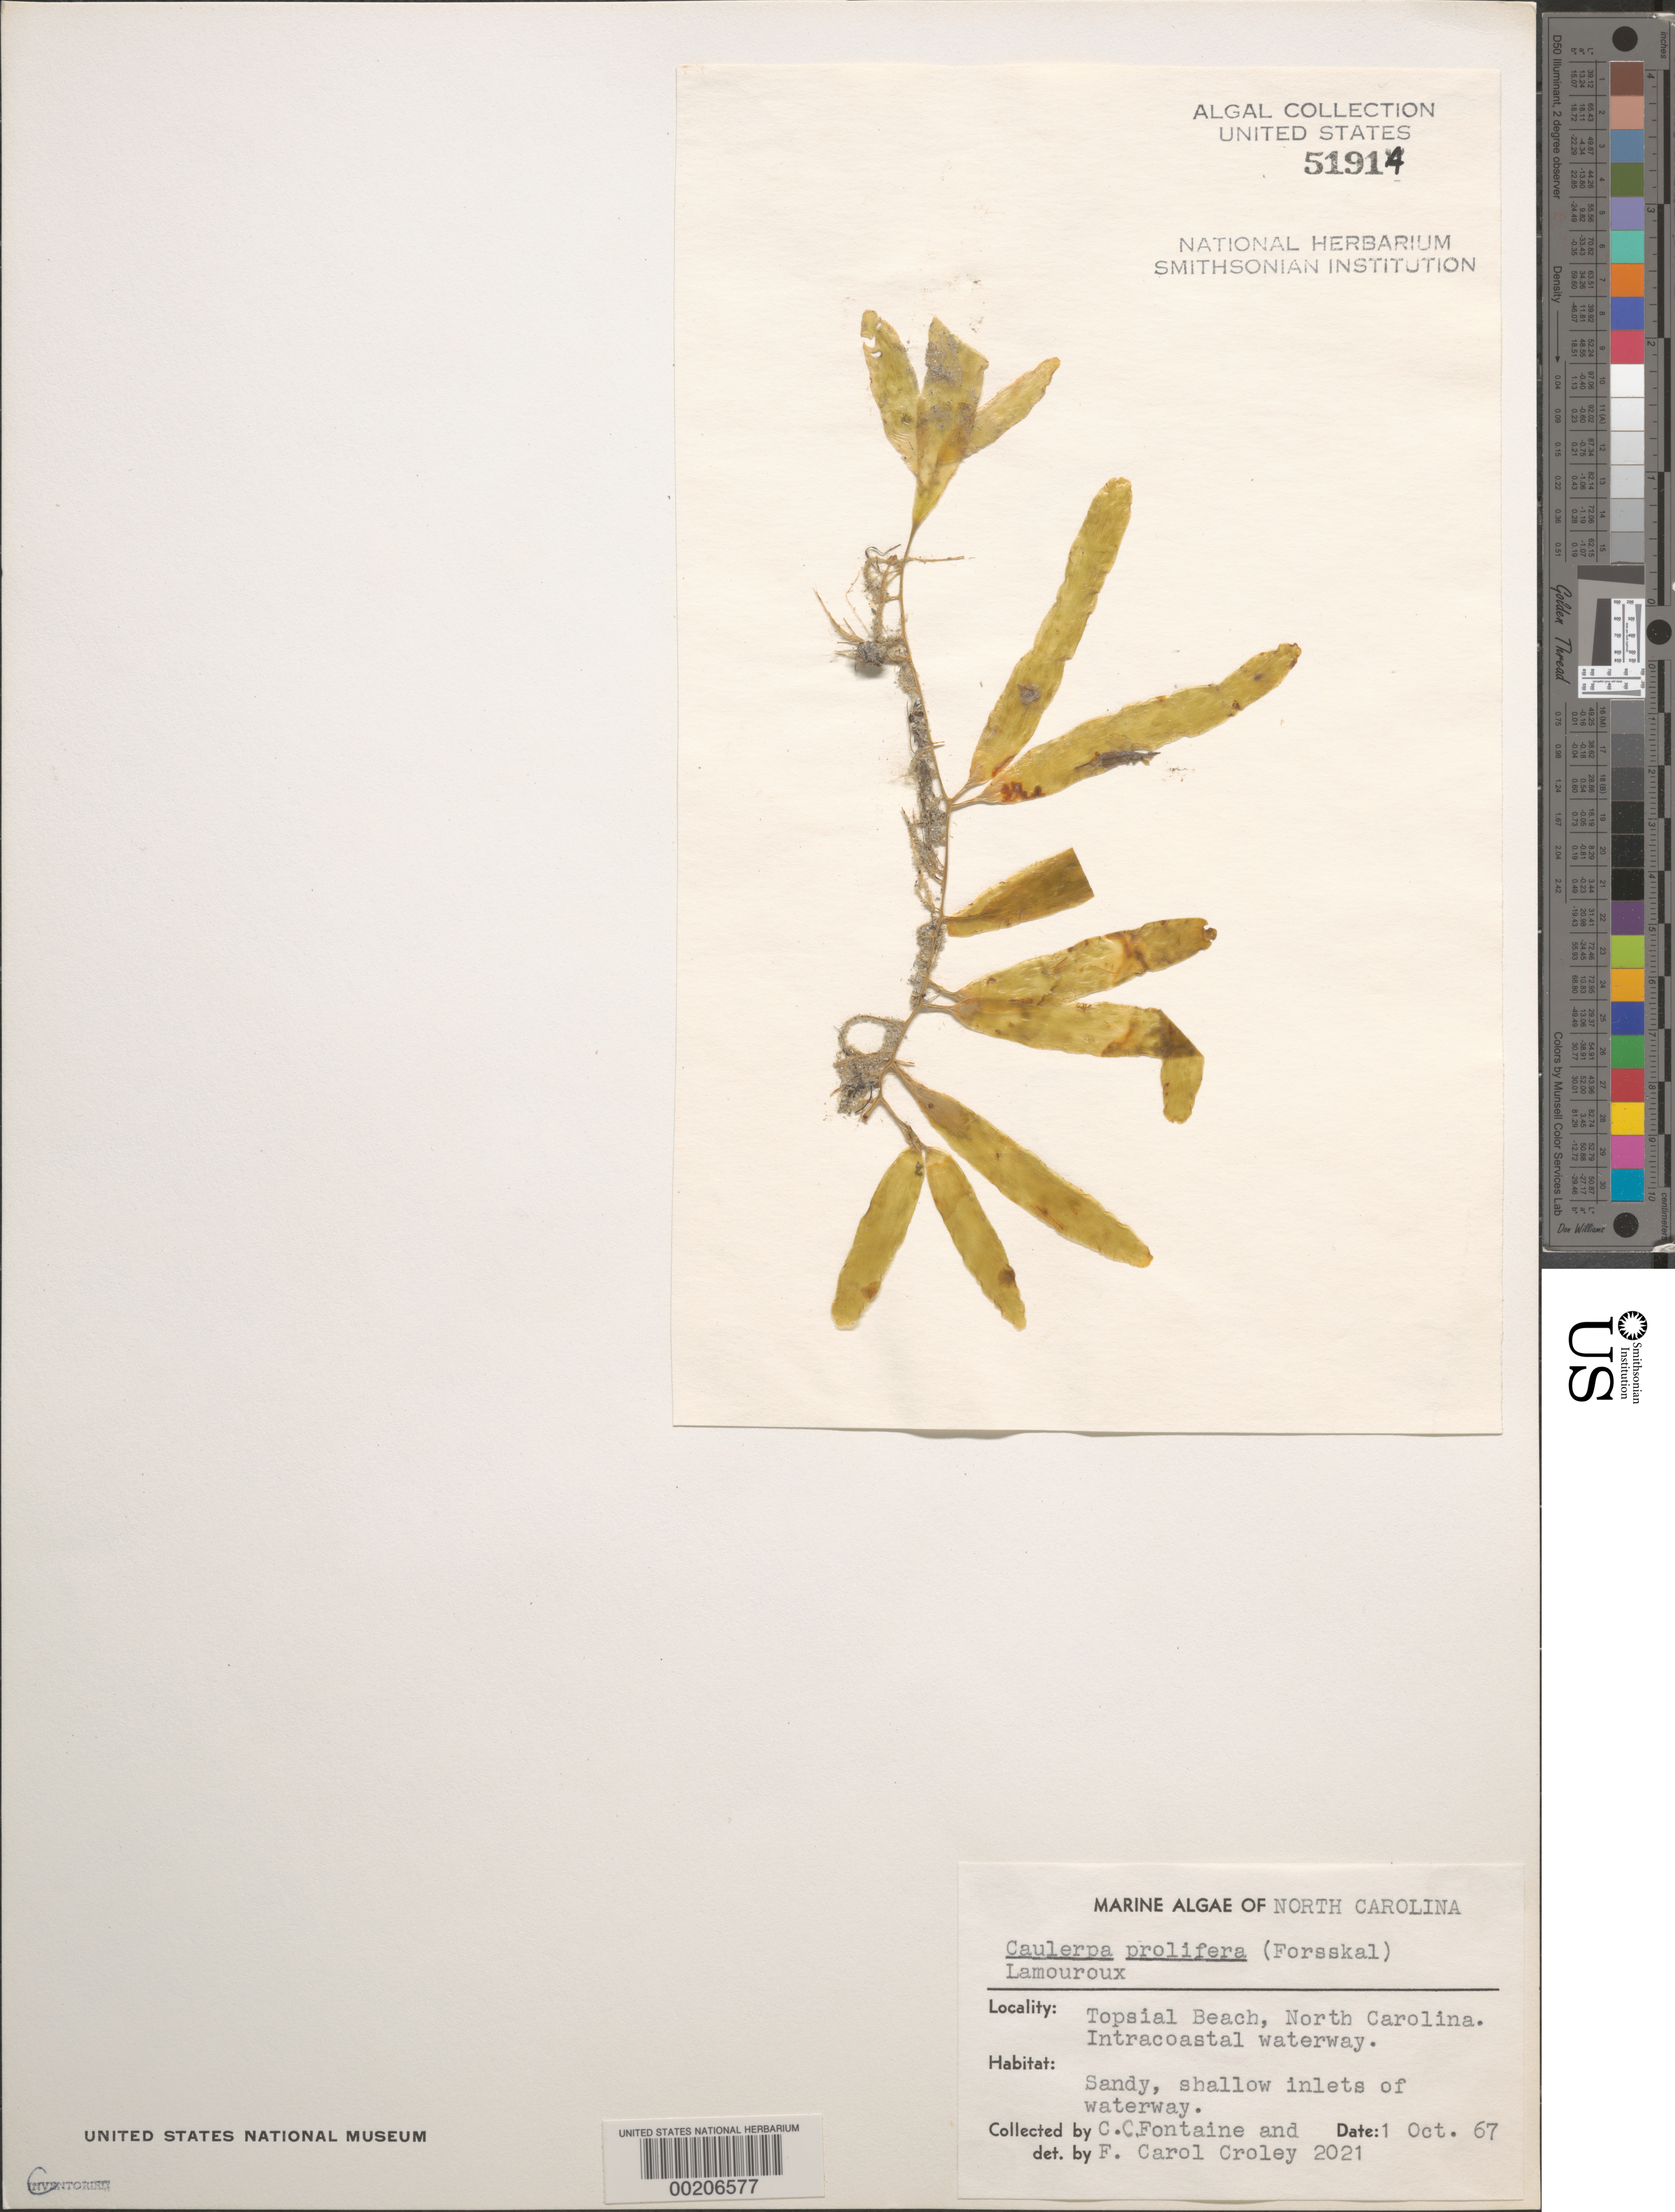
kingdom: Plantae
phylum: Chlorophyta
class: Ulvophyceae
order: Bryopsidales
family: Caulerpaceae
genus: Caulerpa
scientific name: Caulerpa prolifera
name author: (Forssk.) J.V.Lamouroux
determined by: Croley, F. C.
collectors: C. Fontaine & F. C. Croley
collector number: FCC 2021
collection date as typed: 01 Oct 1967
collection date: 1967-10-01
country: United States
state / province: North Carolina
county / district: Pender County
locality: Topsail Beach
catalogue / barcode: US 51914